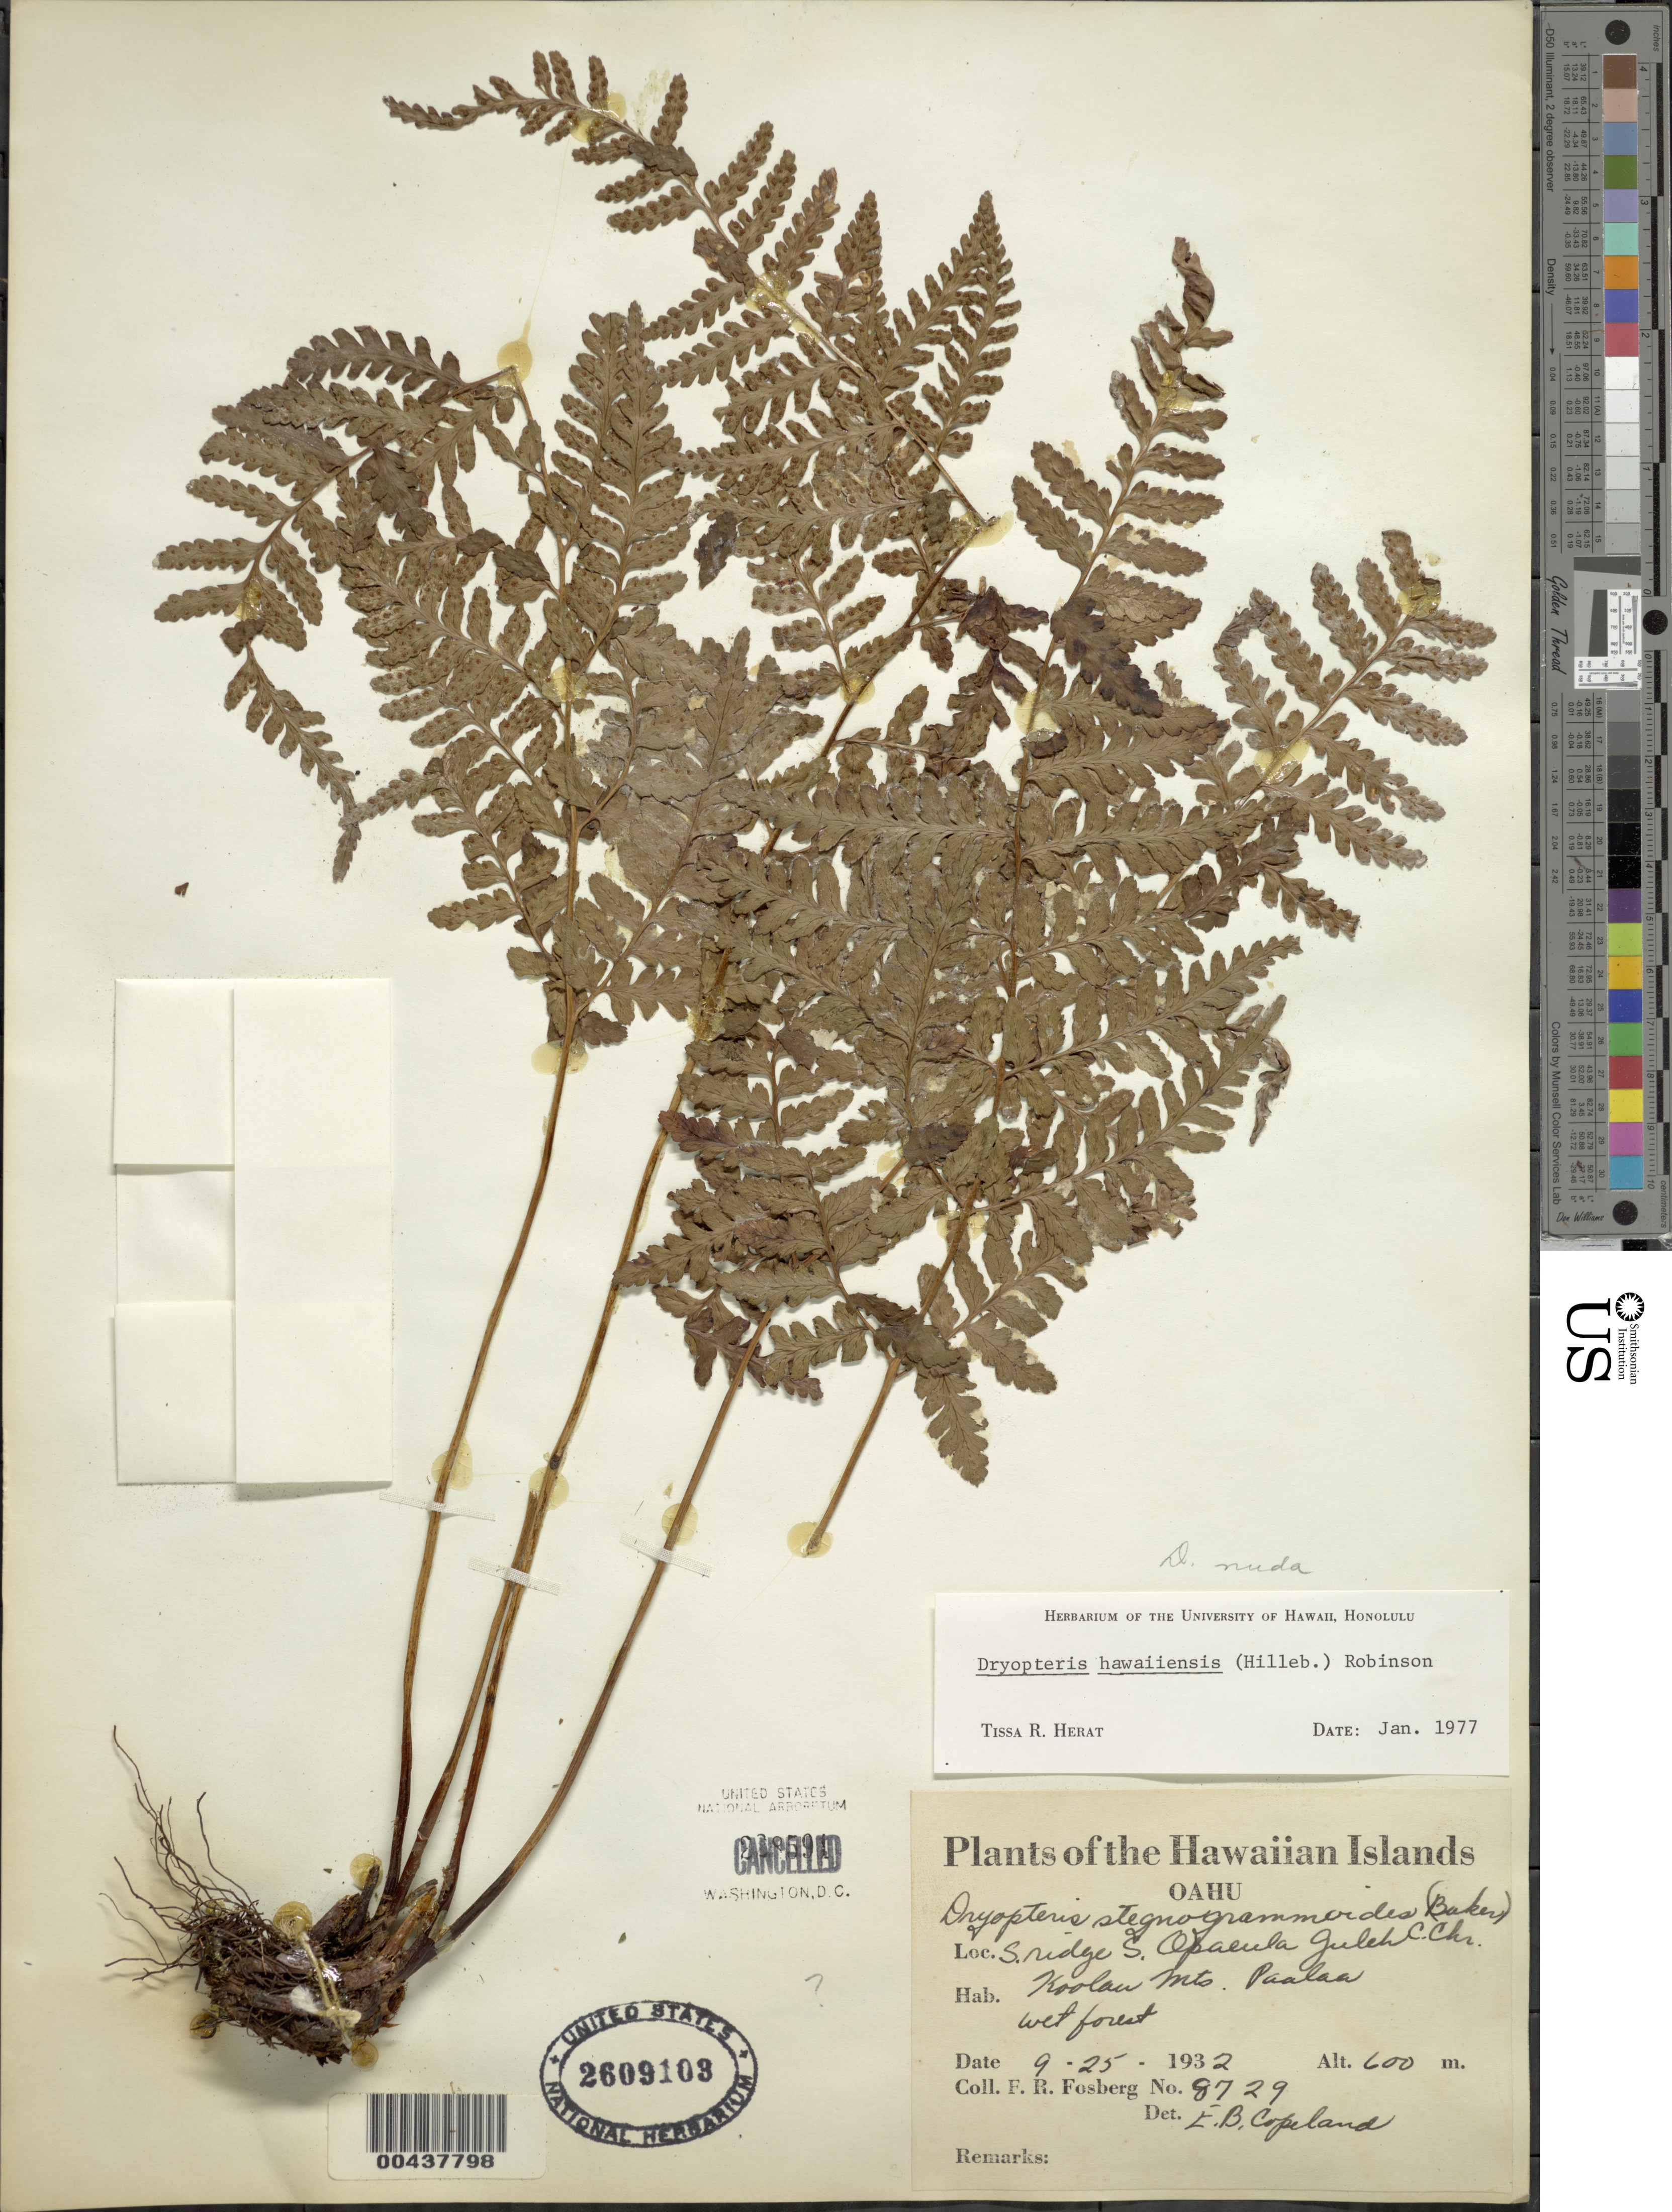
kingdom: Plantae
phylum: Tracheophyta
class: Polypodiopsida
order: Polypodiales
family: Dryopteridaceae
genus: Dryopteris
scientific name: Dryopteris glabra var. nuda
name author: (Underw.) Fraser-Jenk.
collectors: F. R. Fosberg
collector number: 8729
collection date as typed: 25 Sep 1932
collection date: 1932-09-25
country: United States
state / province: Hawaii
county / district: Honolulu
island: Oahu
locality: S ridge S Opaeula gulch, Koolau Mts. Paalaa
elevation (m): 1829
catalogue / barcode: US 2609103